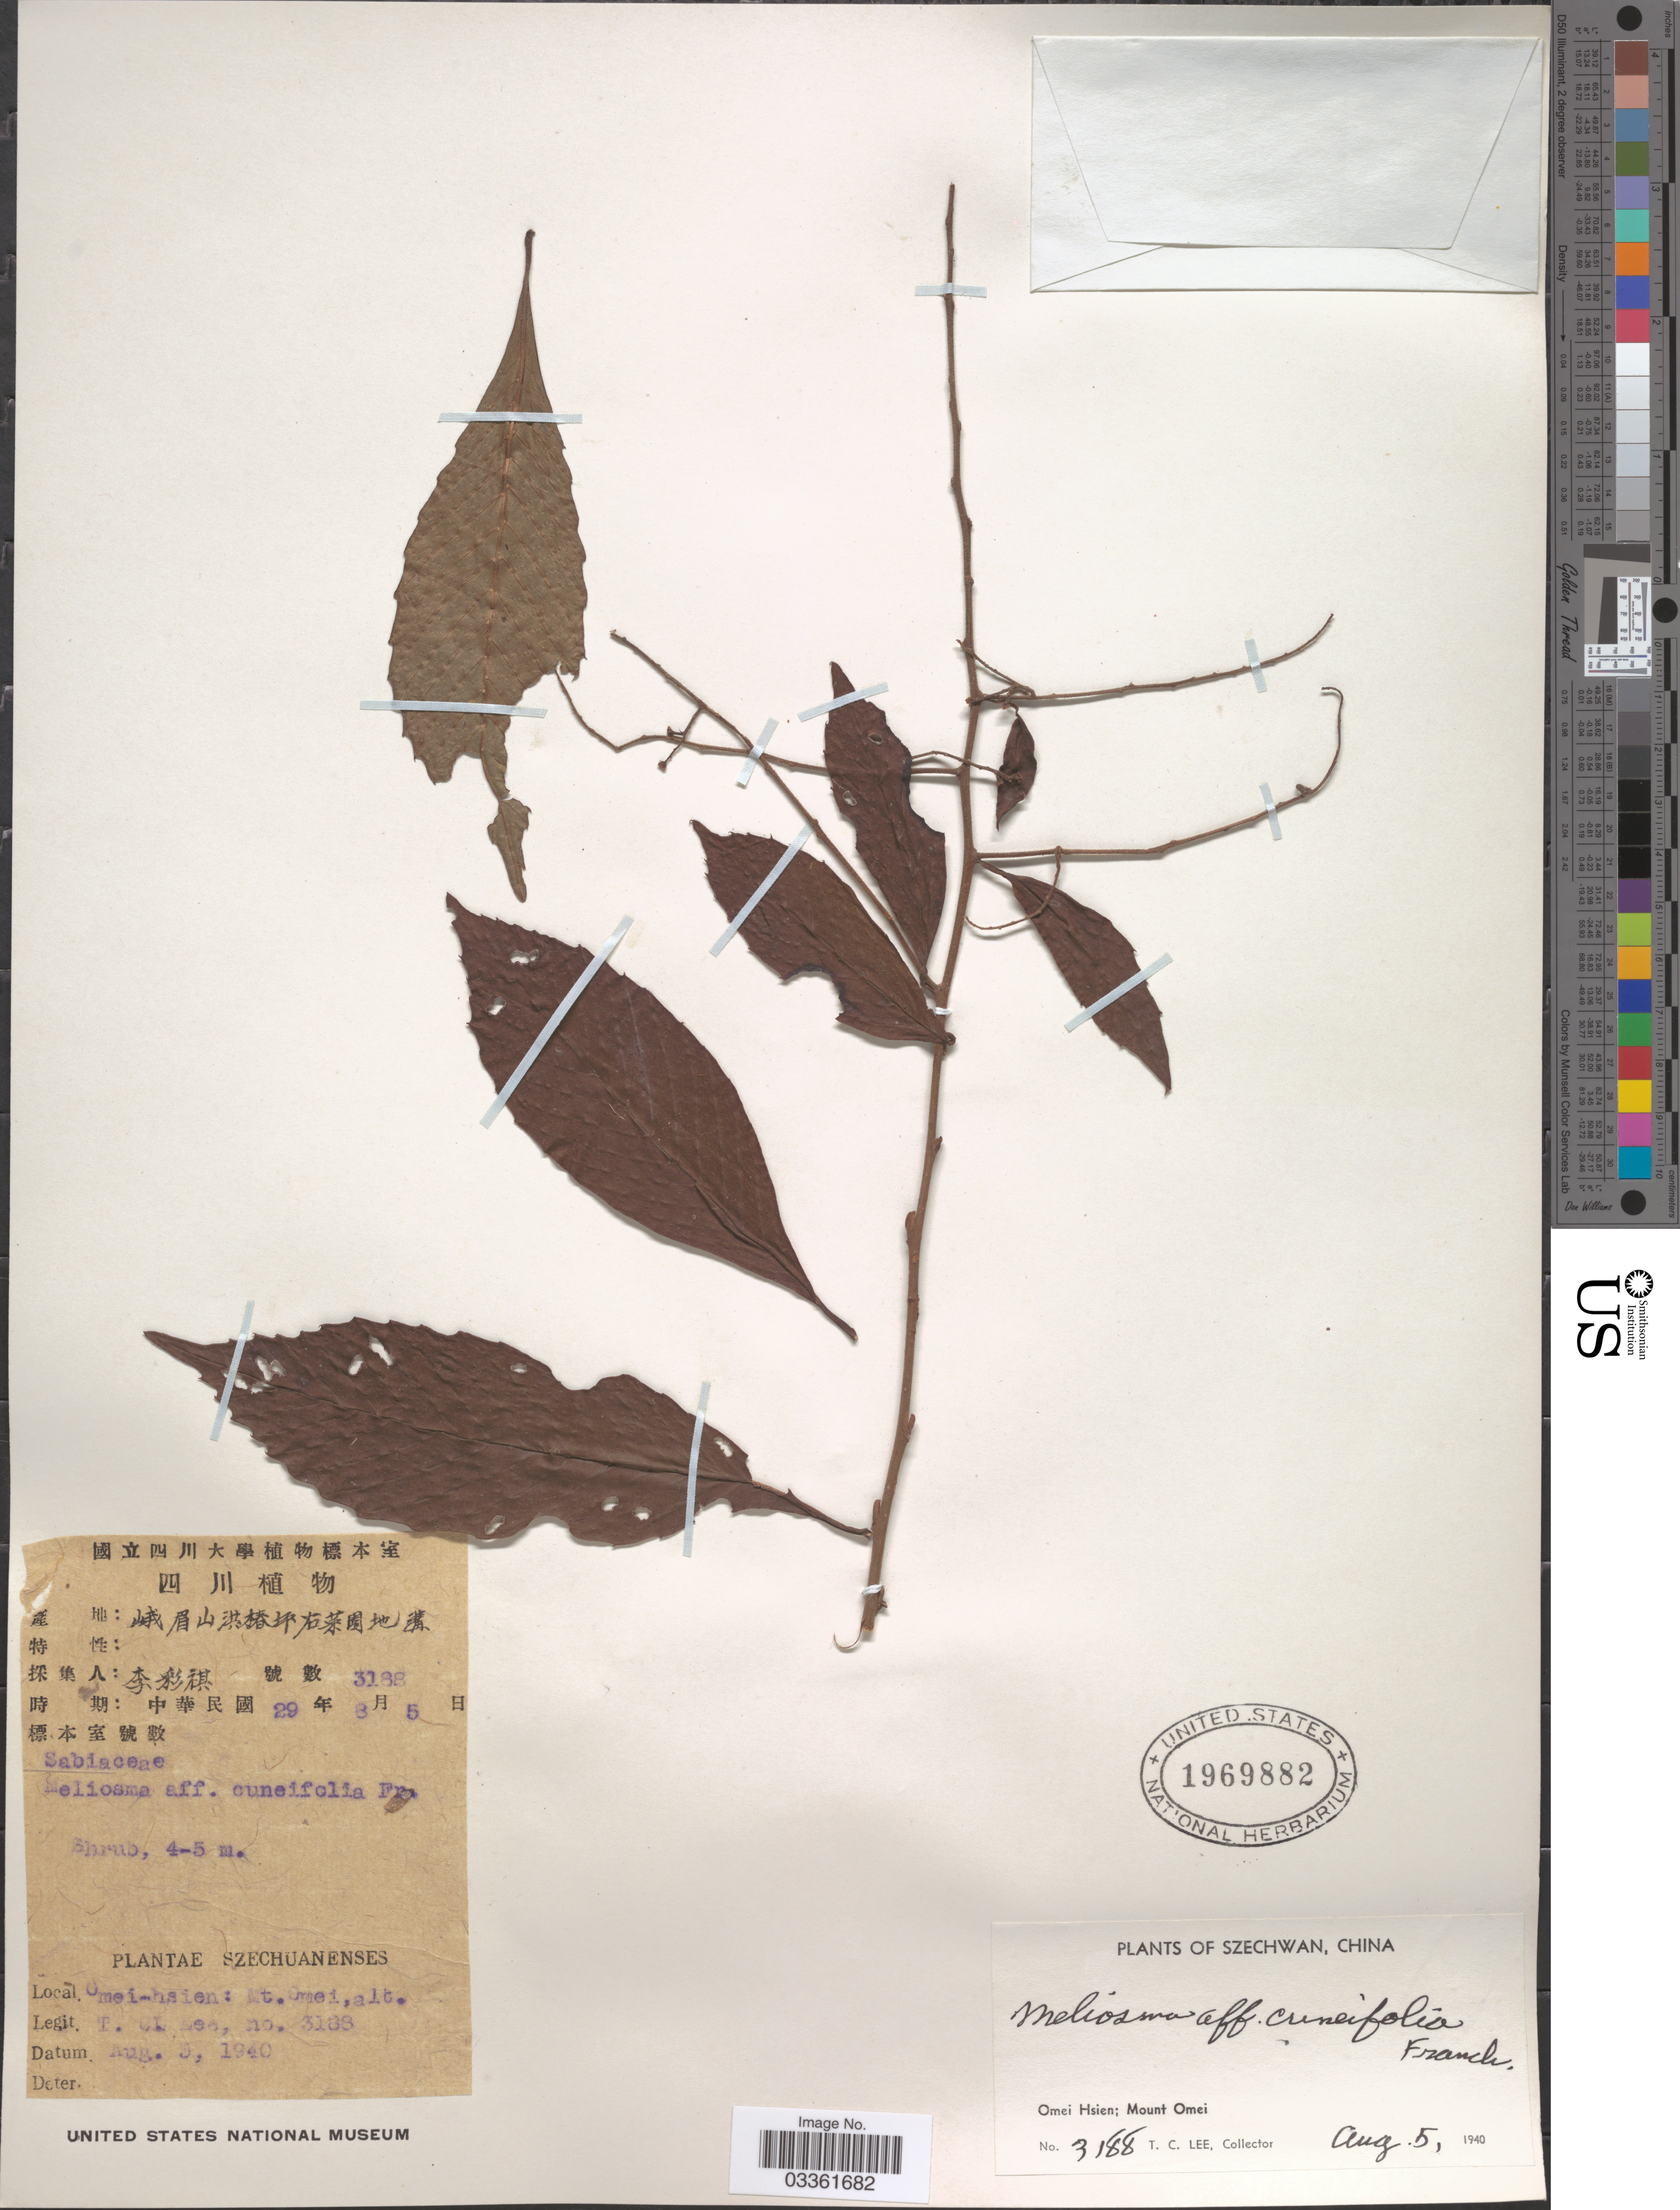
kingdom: Plantae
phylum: Tracheophyta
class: Magnoliopsida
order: Proteales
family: Sabiaceae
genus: Meliosma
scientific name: Meliosma cuneifolia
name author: Franch.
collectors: T. Lee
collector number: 3188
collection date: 1940-08-05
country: China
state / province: Sichuan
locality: Szechwan. Omei Hsien; Mount Omei.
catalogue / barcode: US 1969882